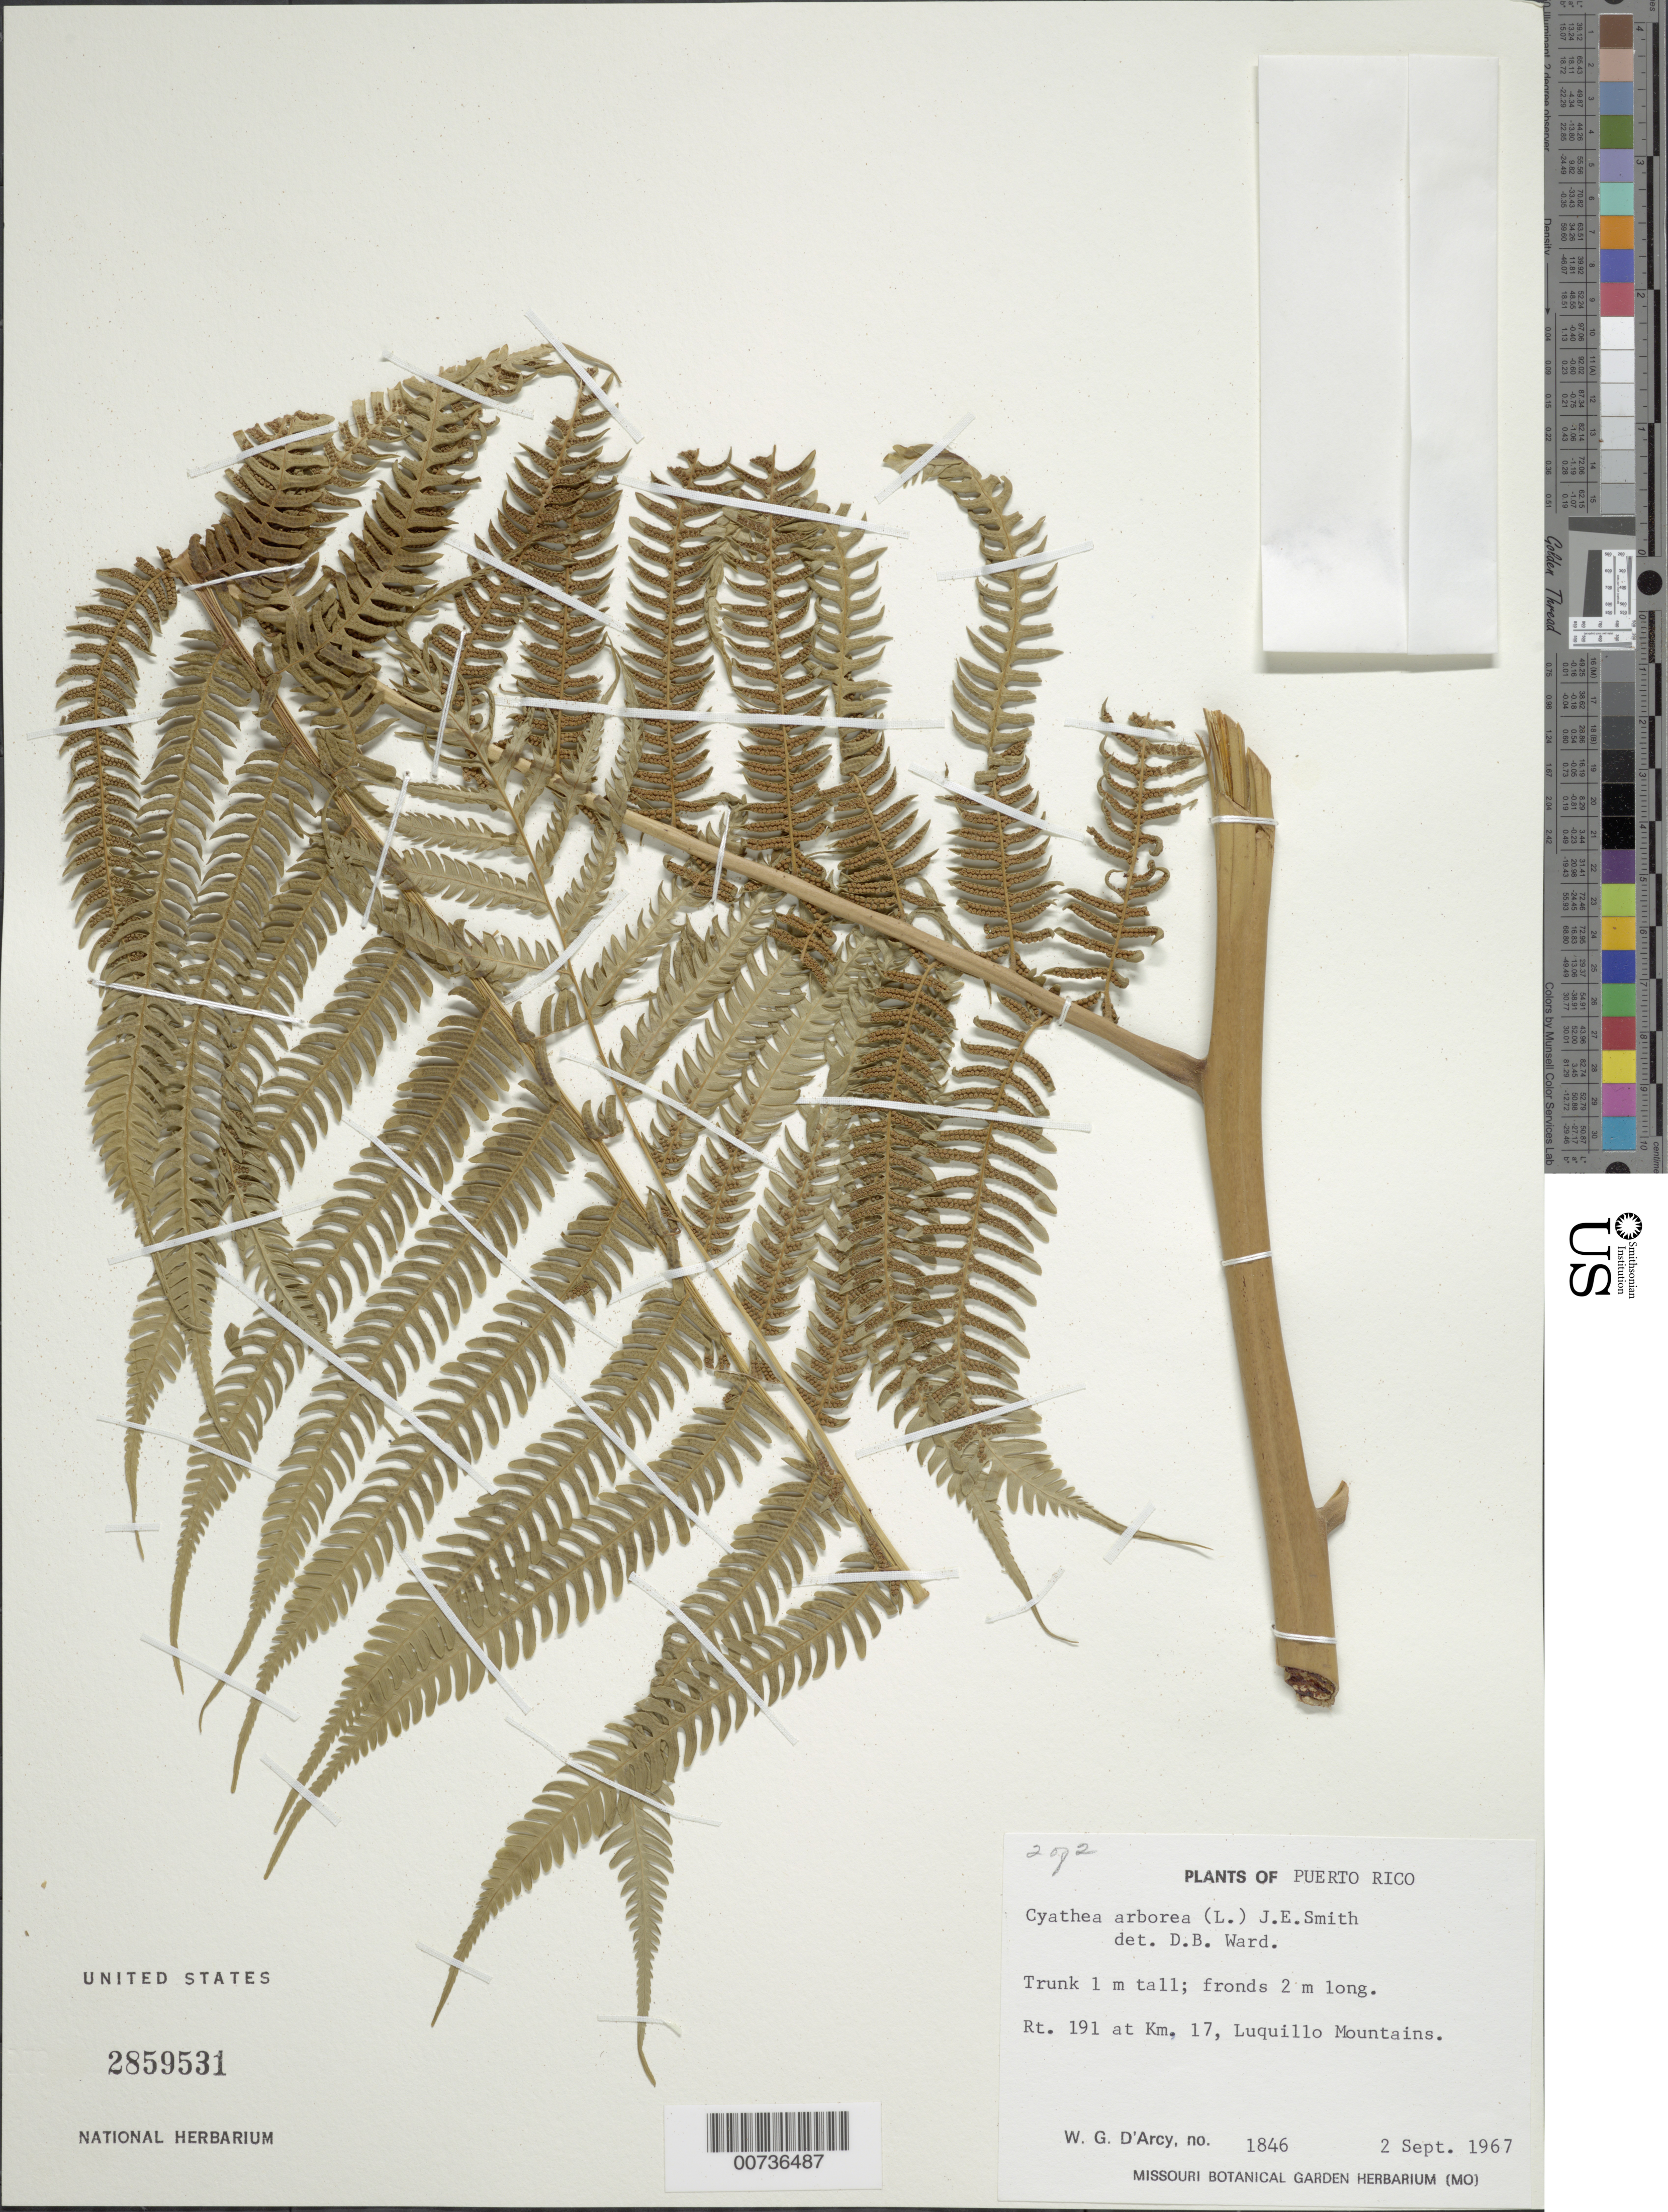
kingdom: Plantae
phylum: Tracheophyta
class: Polypodiopsida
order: Cyatheales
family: Cyatheaceae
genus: Cyathea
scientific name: Cyathea arborea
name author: (L.) Sm.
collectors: W. G. D'Arcy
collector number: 1846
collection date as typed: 02 Sep 1967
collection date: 1967-09-02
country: Puerto Rico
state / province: Luquillo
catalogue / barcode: US 2859531